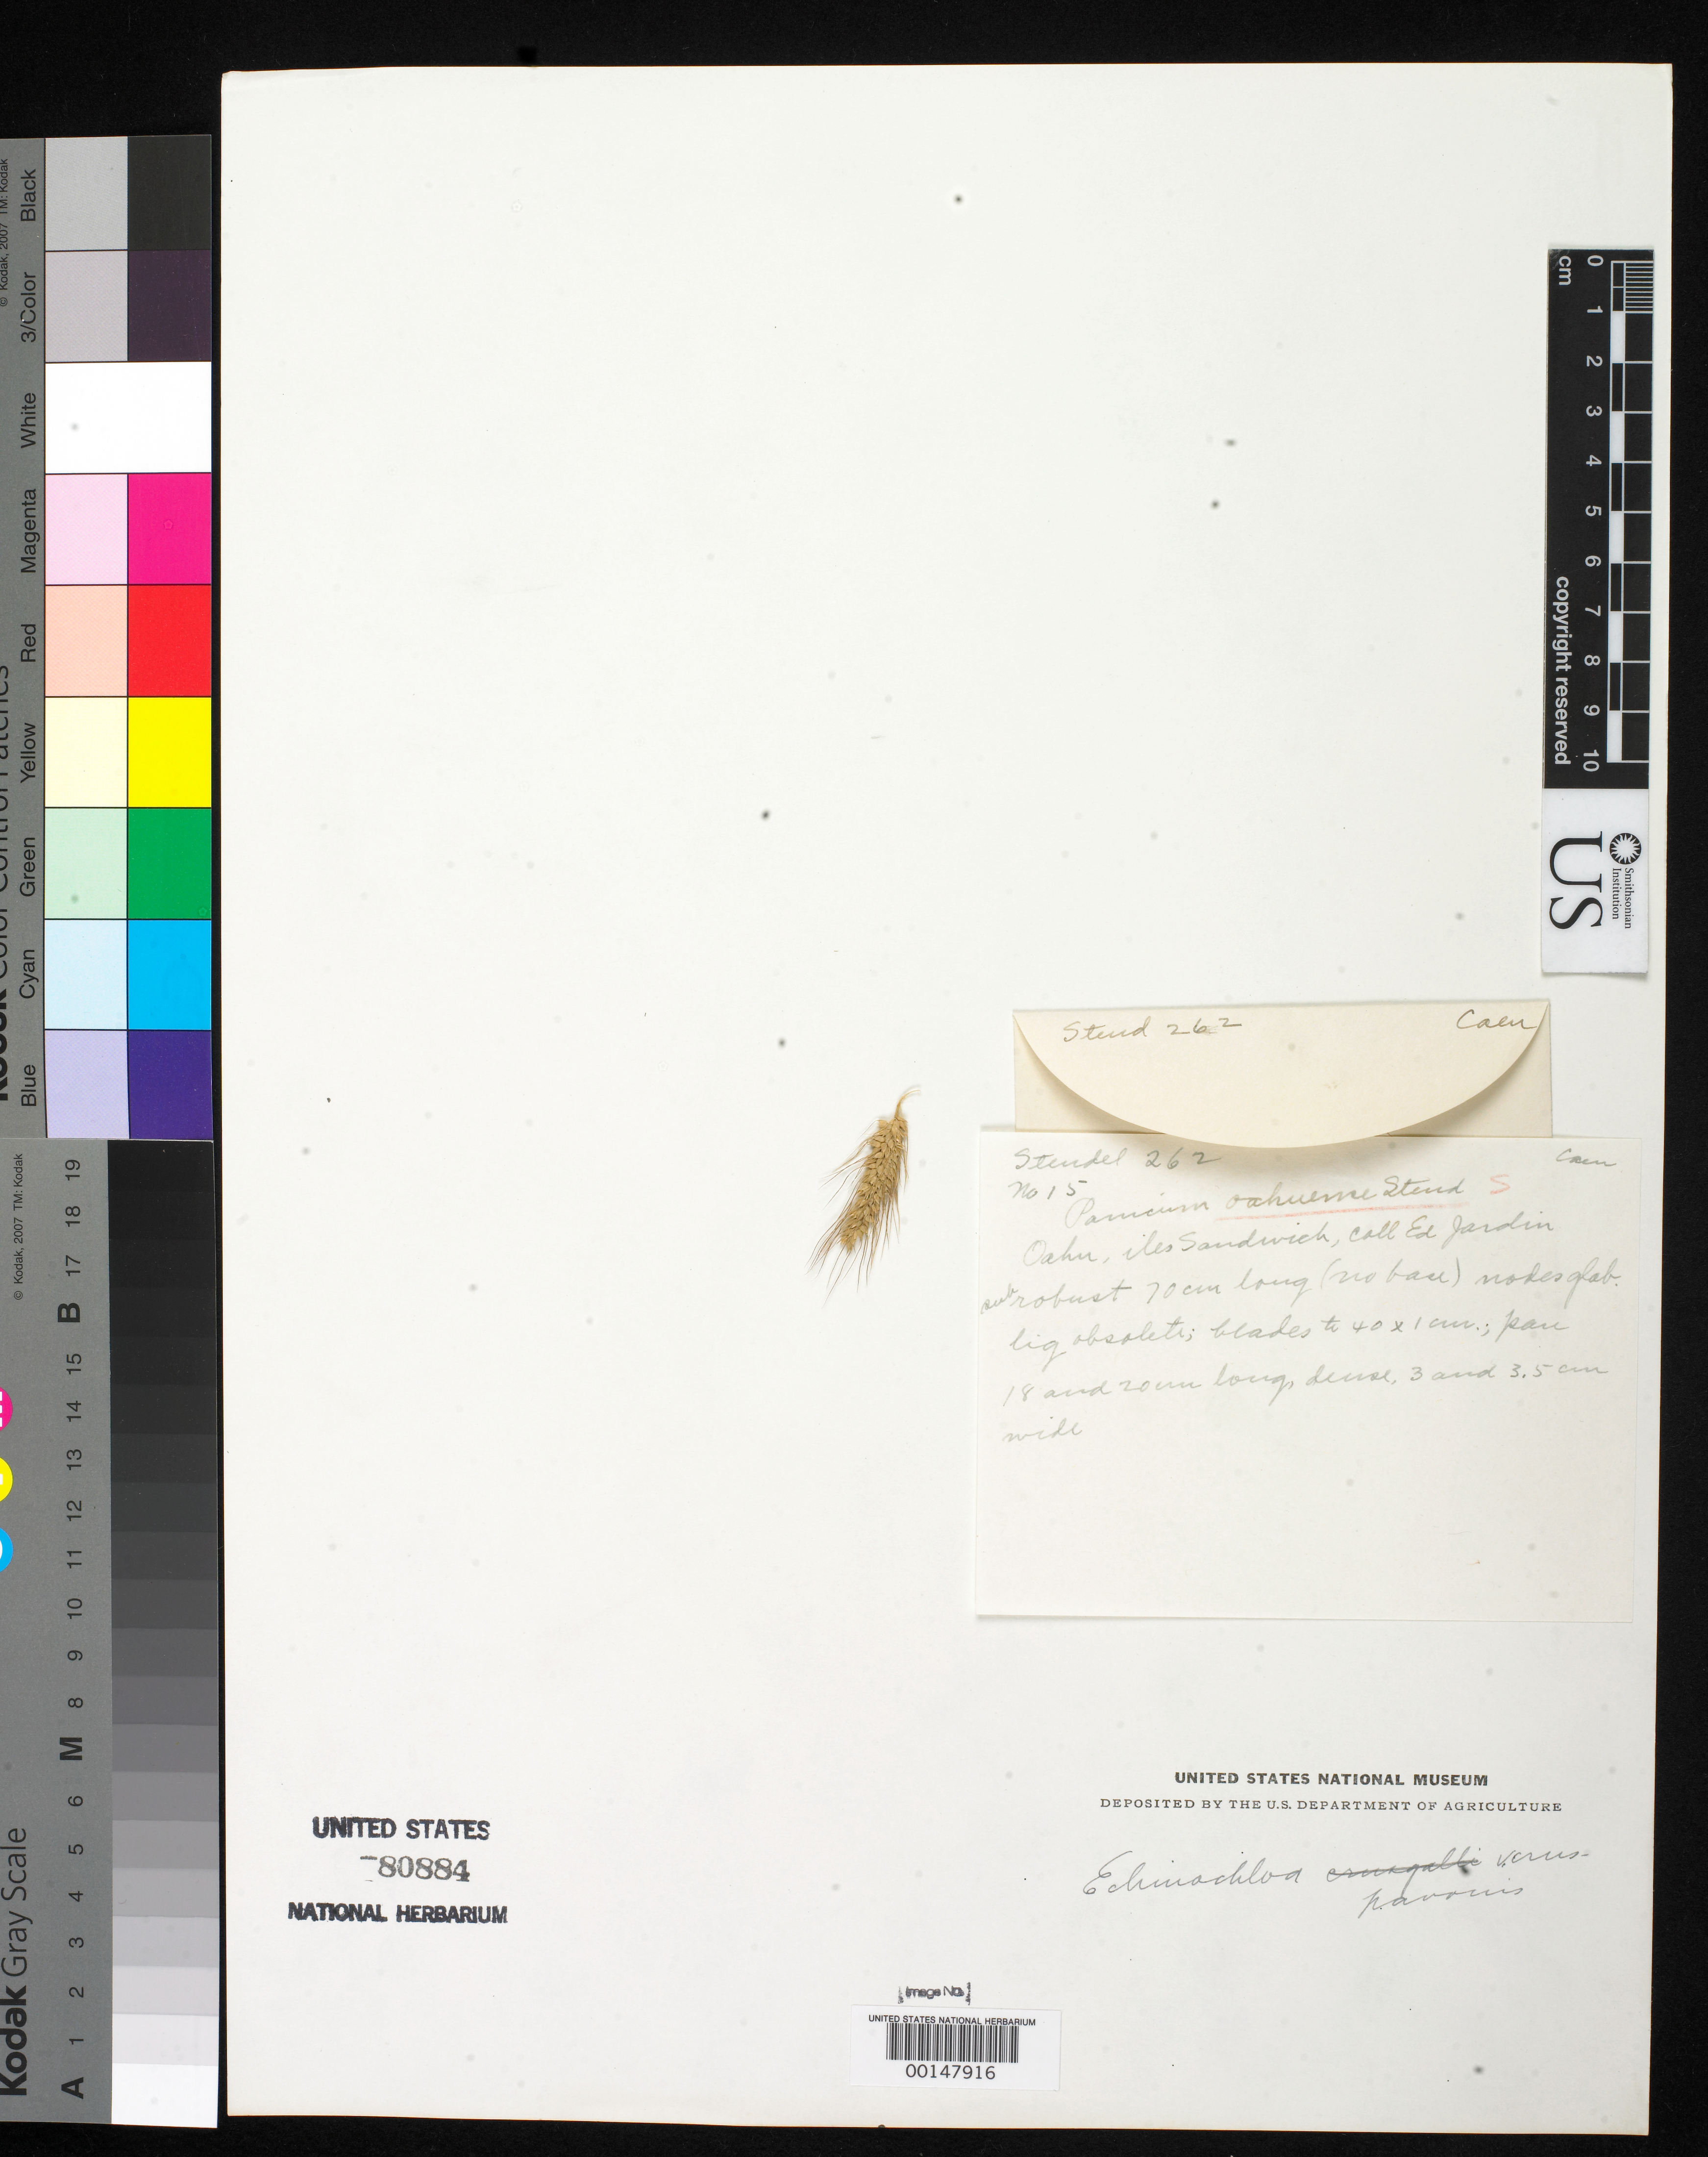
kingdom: Plantae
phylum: Tracheophyta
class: Liliopsida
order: Poales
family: Poaceae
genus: Panicum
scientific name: Panicum oahuense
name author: Steud.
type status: Type Fragment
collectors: D. Jardin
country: United States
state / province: Hawaii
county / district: Honolulu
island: Oahu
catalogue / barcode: US 80884